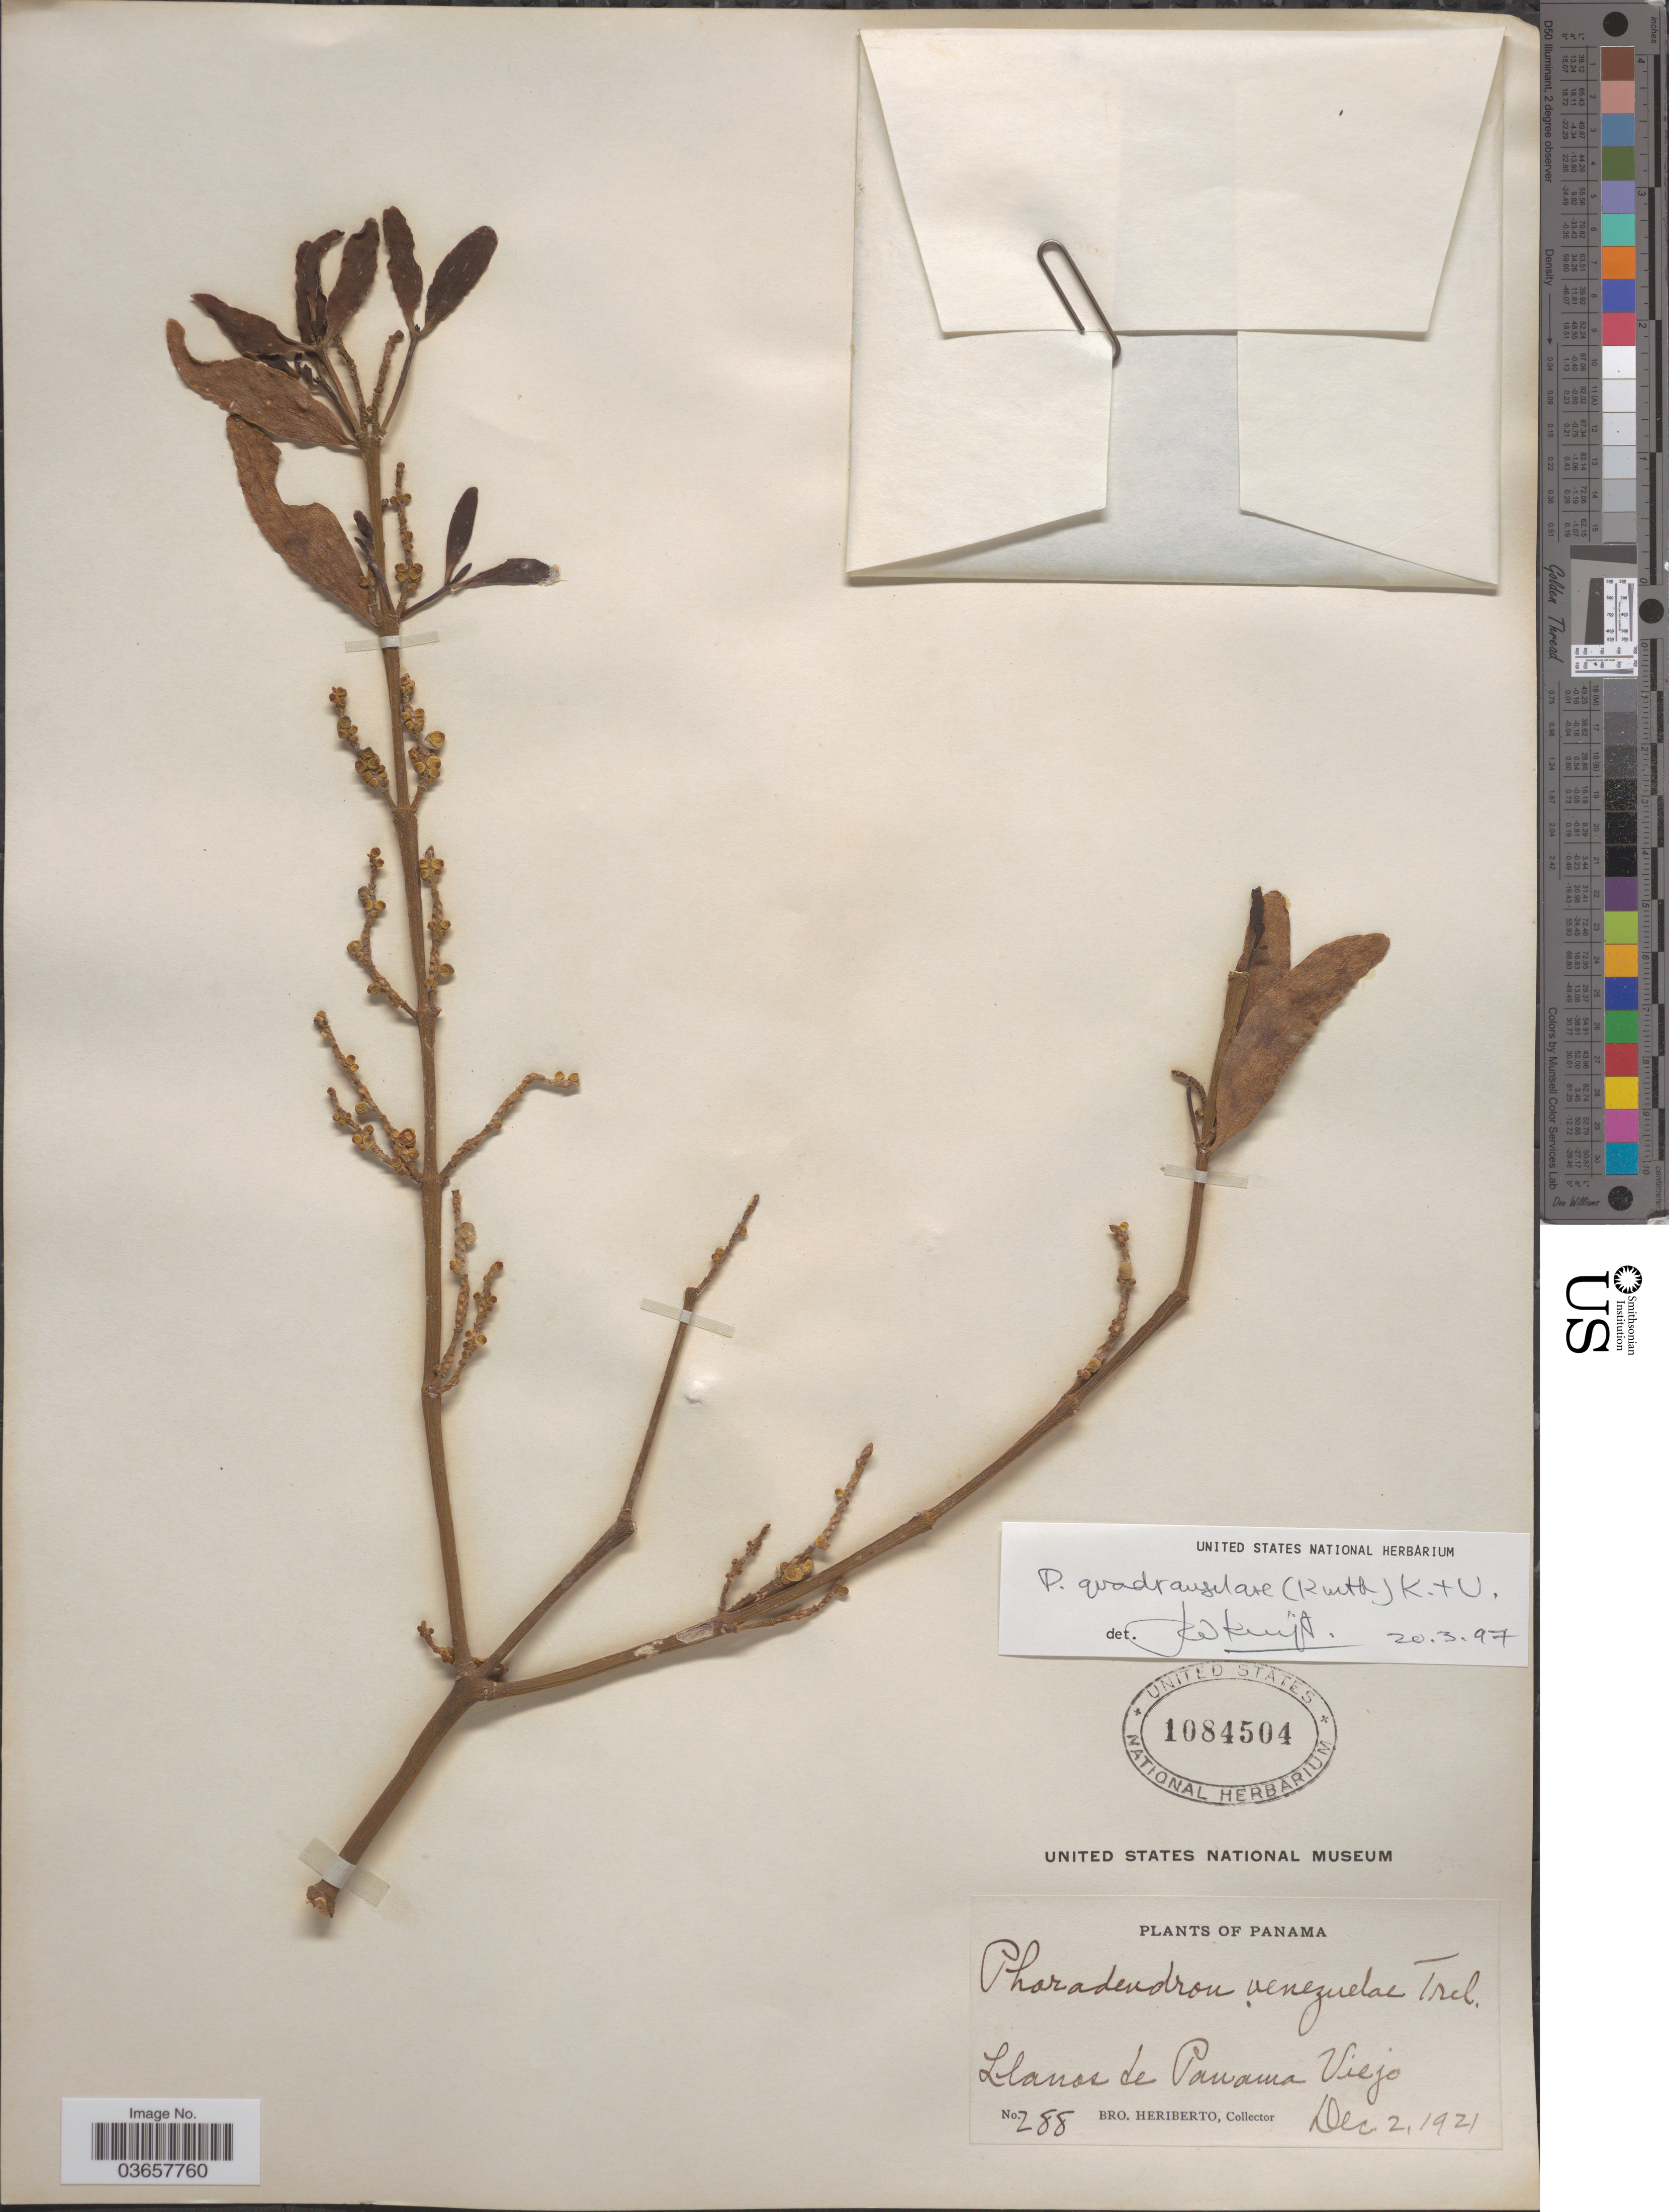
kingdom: Plantae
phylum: Tracheophyta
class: Magnoliopsida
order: Santalales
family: Viscaceae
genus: Phoradendron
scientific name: Phoradendron quadrangulare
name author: (Kunth) Griseb.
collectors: B. Heriberto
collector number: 288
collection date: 1921-12-02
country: Panama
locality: Llanos de Panama Viejo.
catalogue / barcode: US 1084504